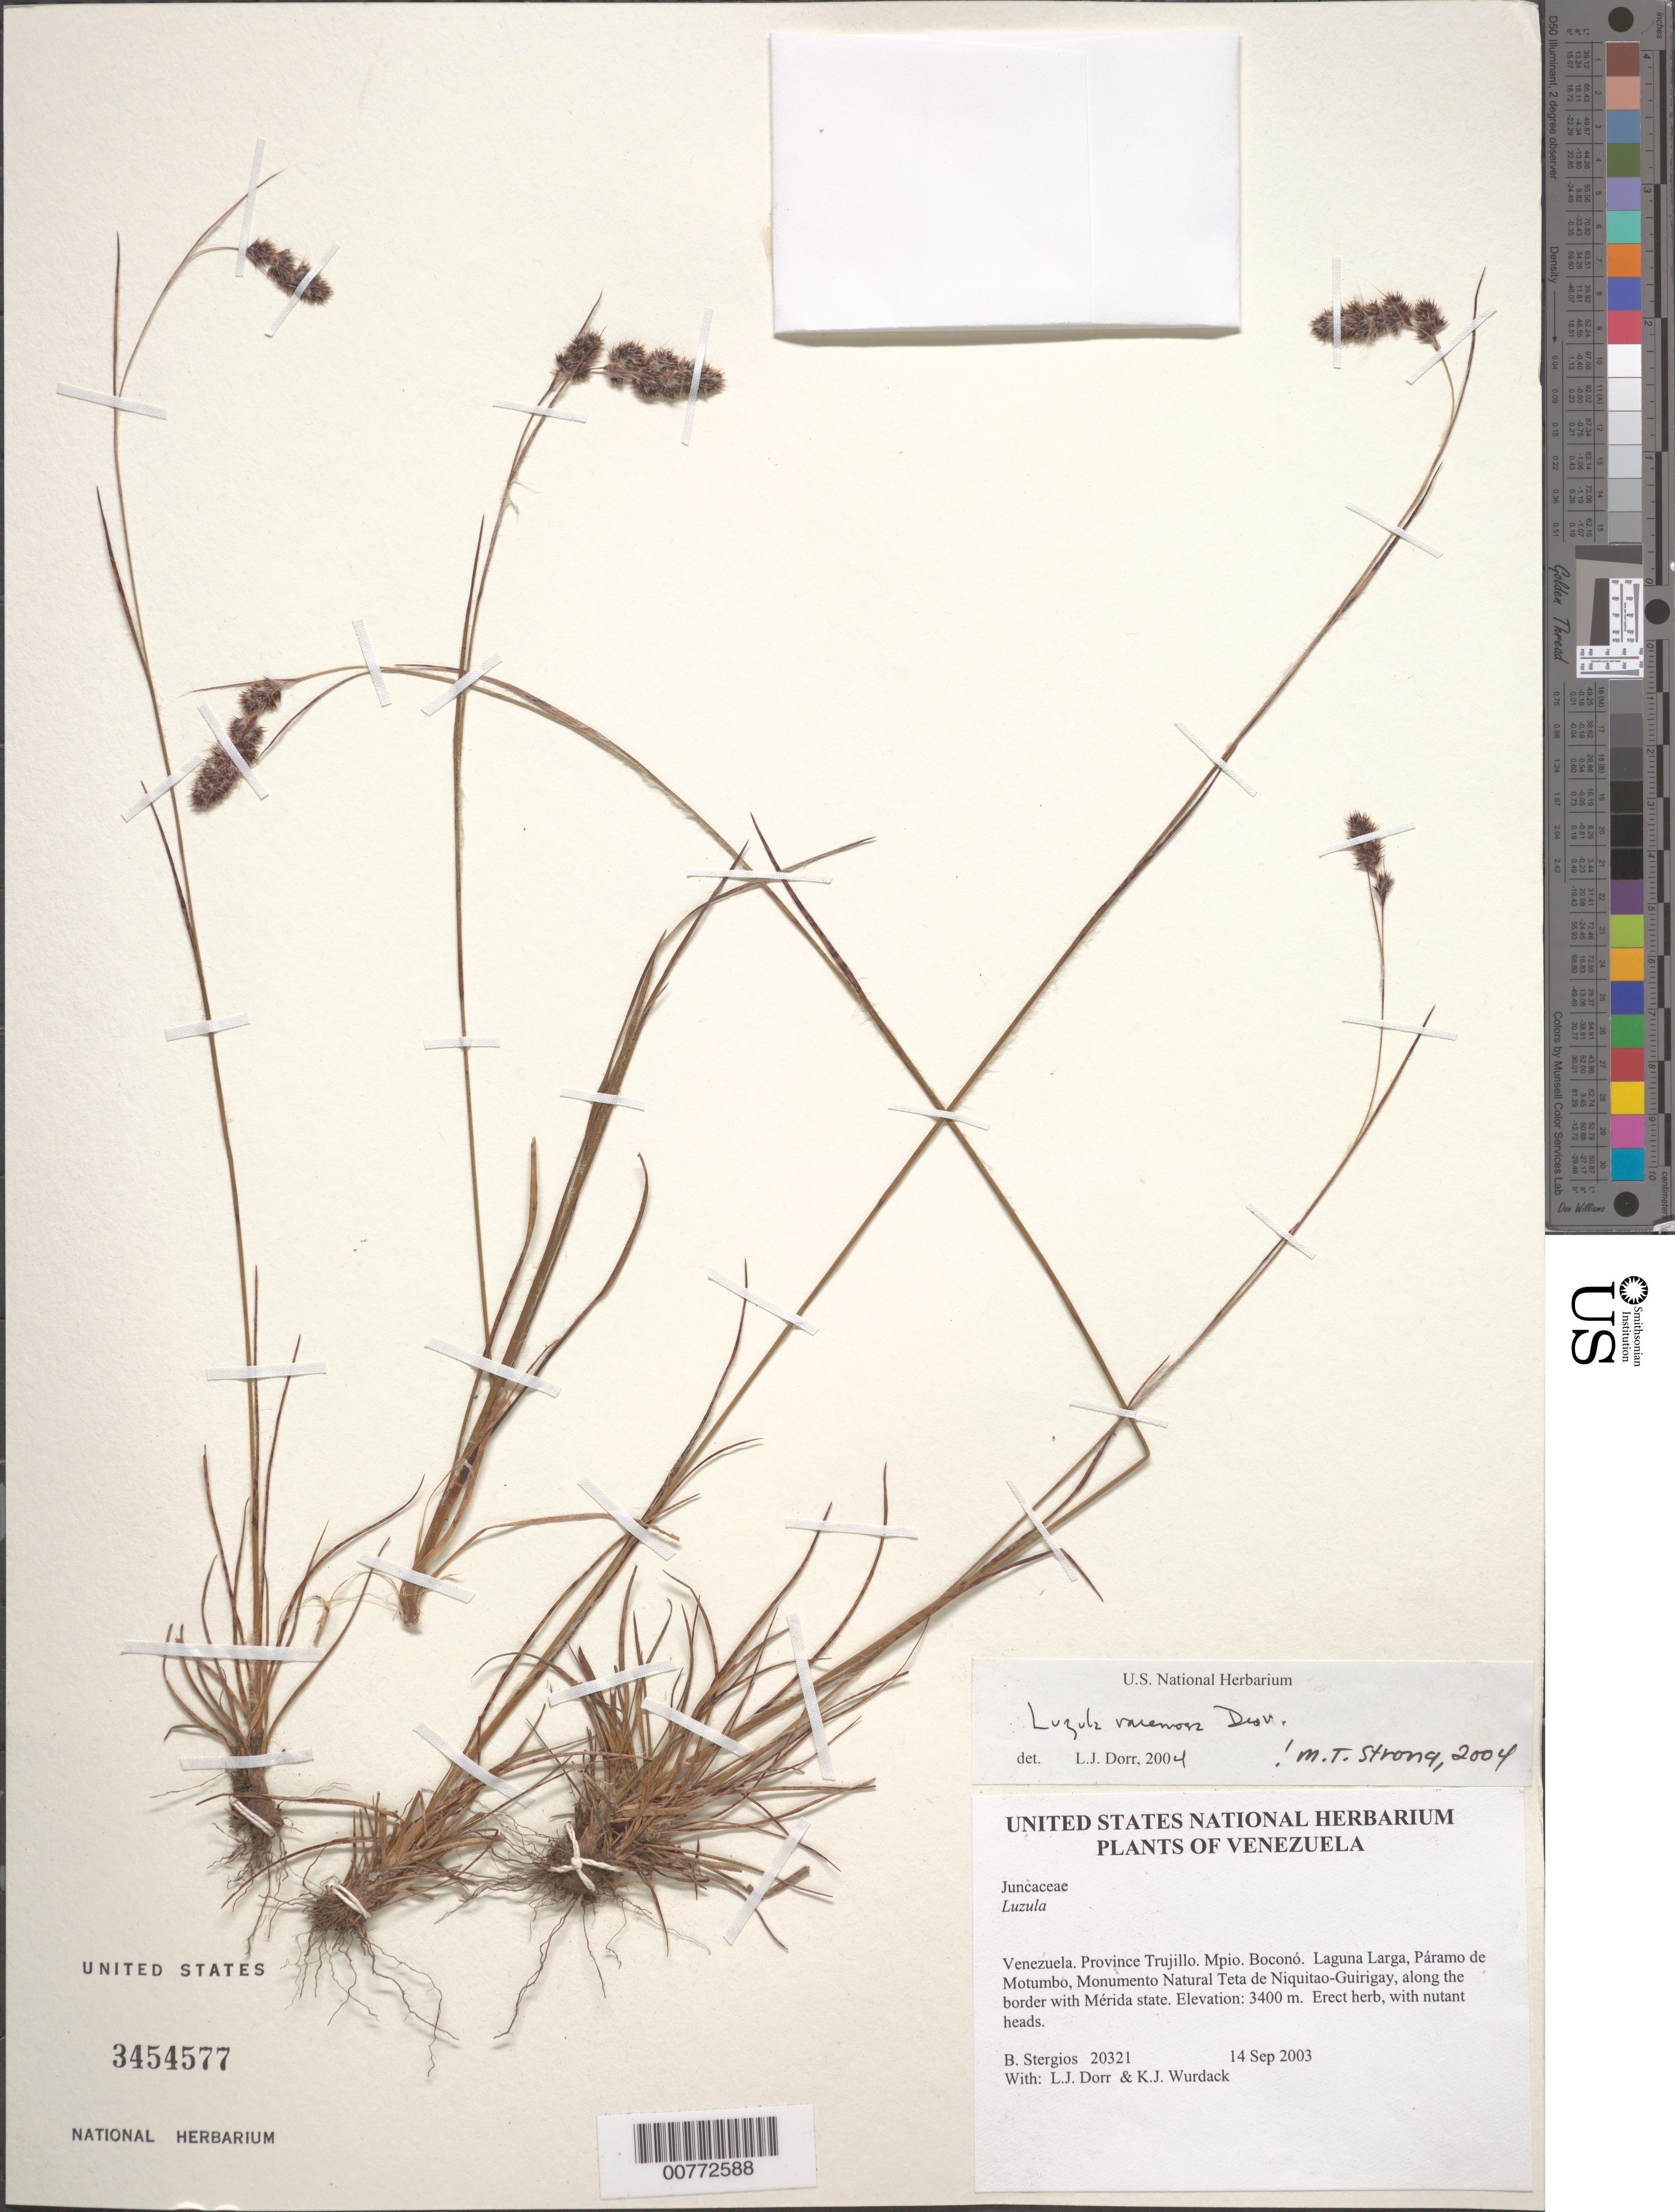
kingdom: Plantae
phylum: Tracheophyta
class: Liliopsida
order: Poales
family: Juncaceae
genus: Luzula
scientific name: Luzula racemosa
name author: Desv.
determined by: Dorr, L. J., (BOT), Smithsonian Institution - National Museum of Natural History (UNITED STATES)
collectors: B. G. Stergios, L. J. Dorr & K. Wurdack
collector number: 20321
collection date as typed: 14 Sep 2003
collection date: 2003-09-14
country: Venezuela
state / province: Trujillo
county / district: Boconó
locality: Laguna Larga, Páramo de Motumbo, Monumento Natural Teta de Niquitao-Guirigay, along the border with Mérida state.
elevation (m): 3400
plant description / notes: AAU, CAS, CTES, F, PORT, US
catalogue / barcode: US 3454577